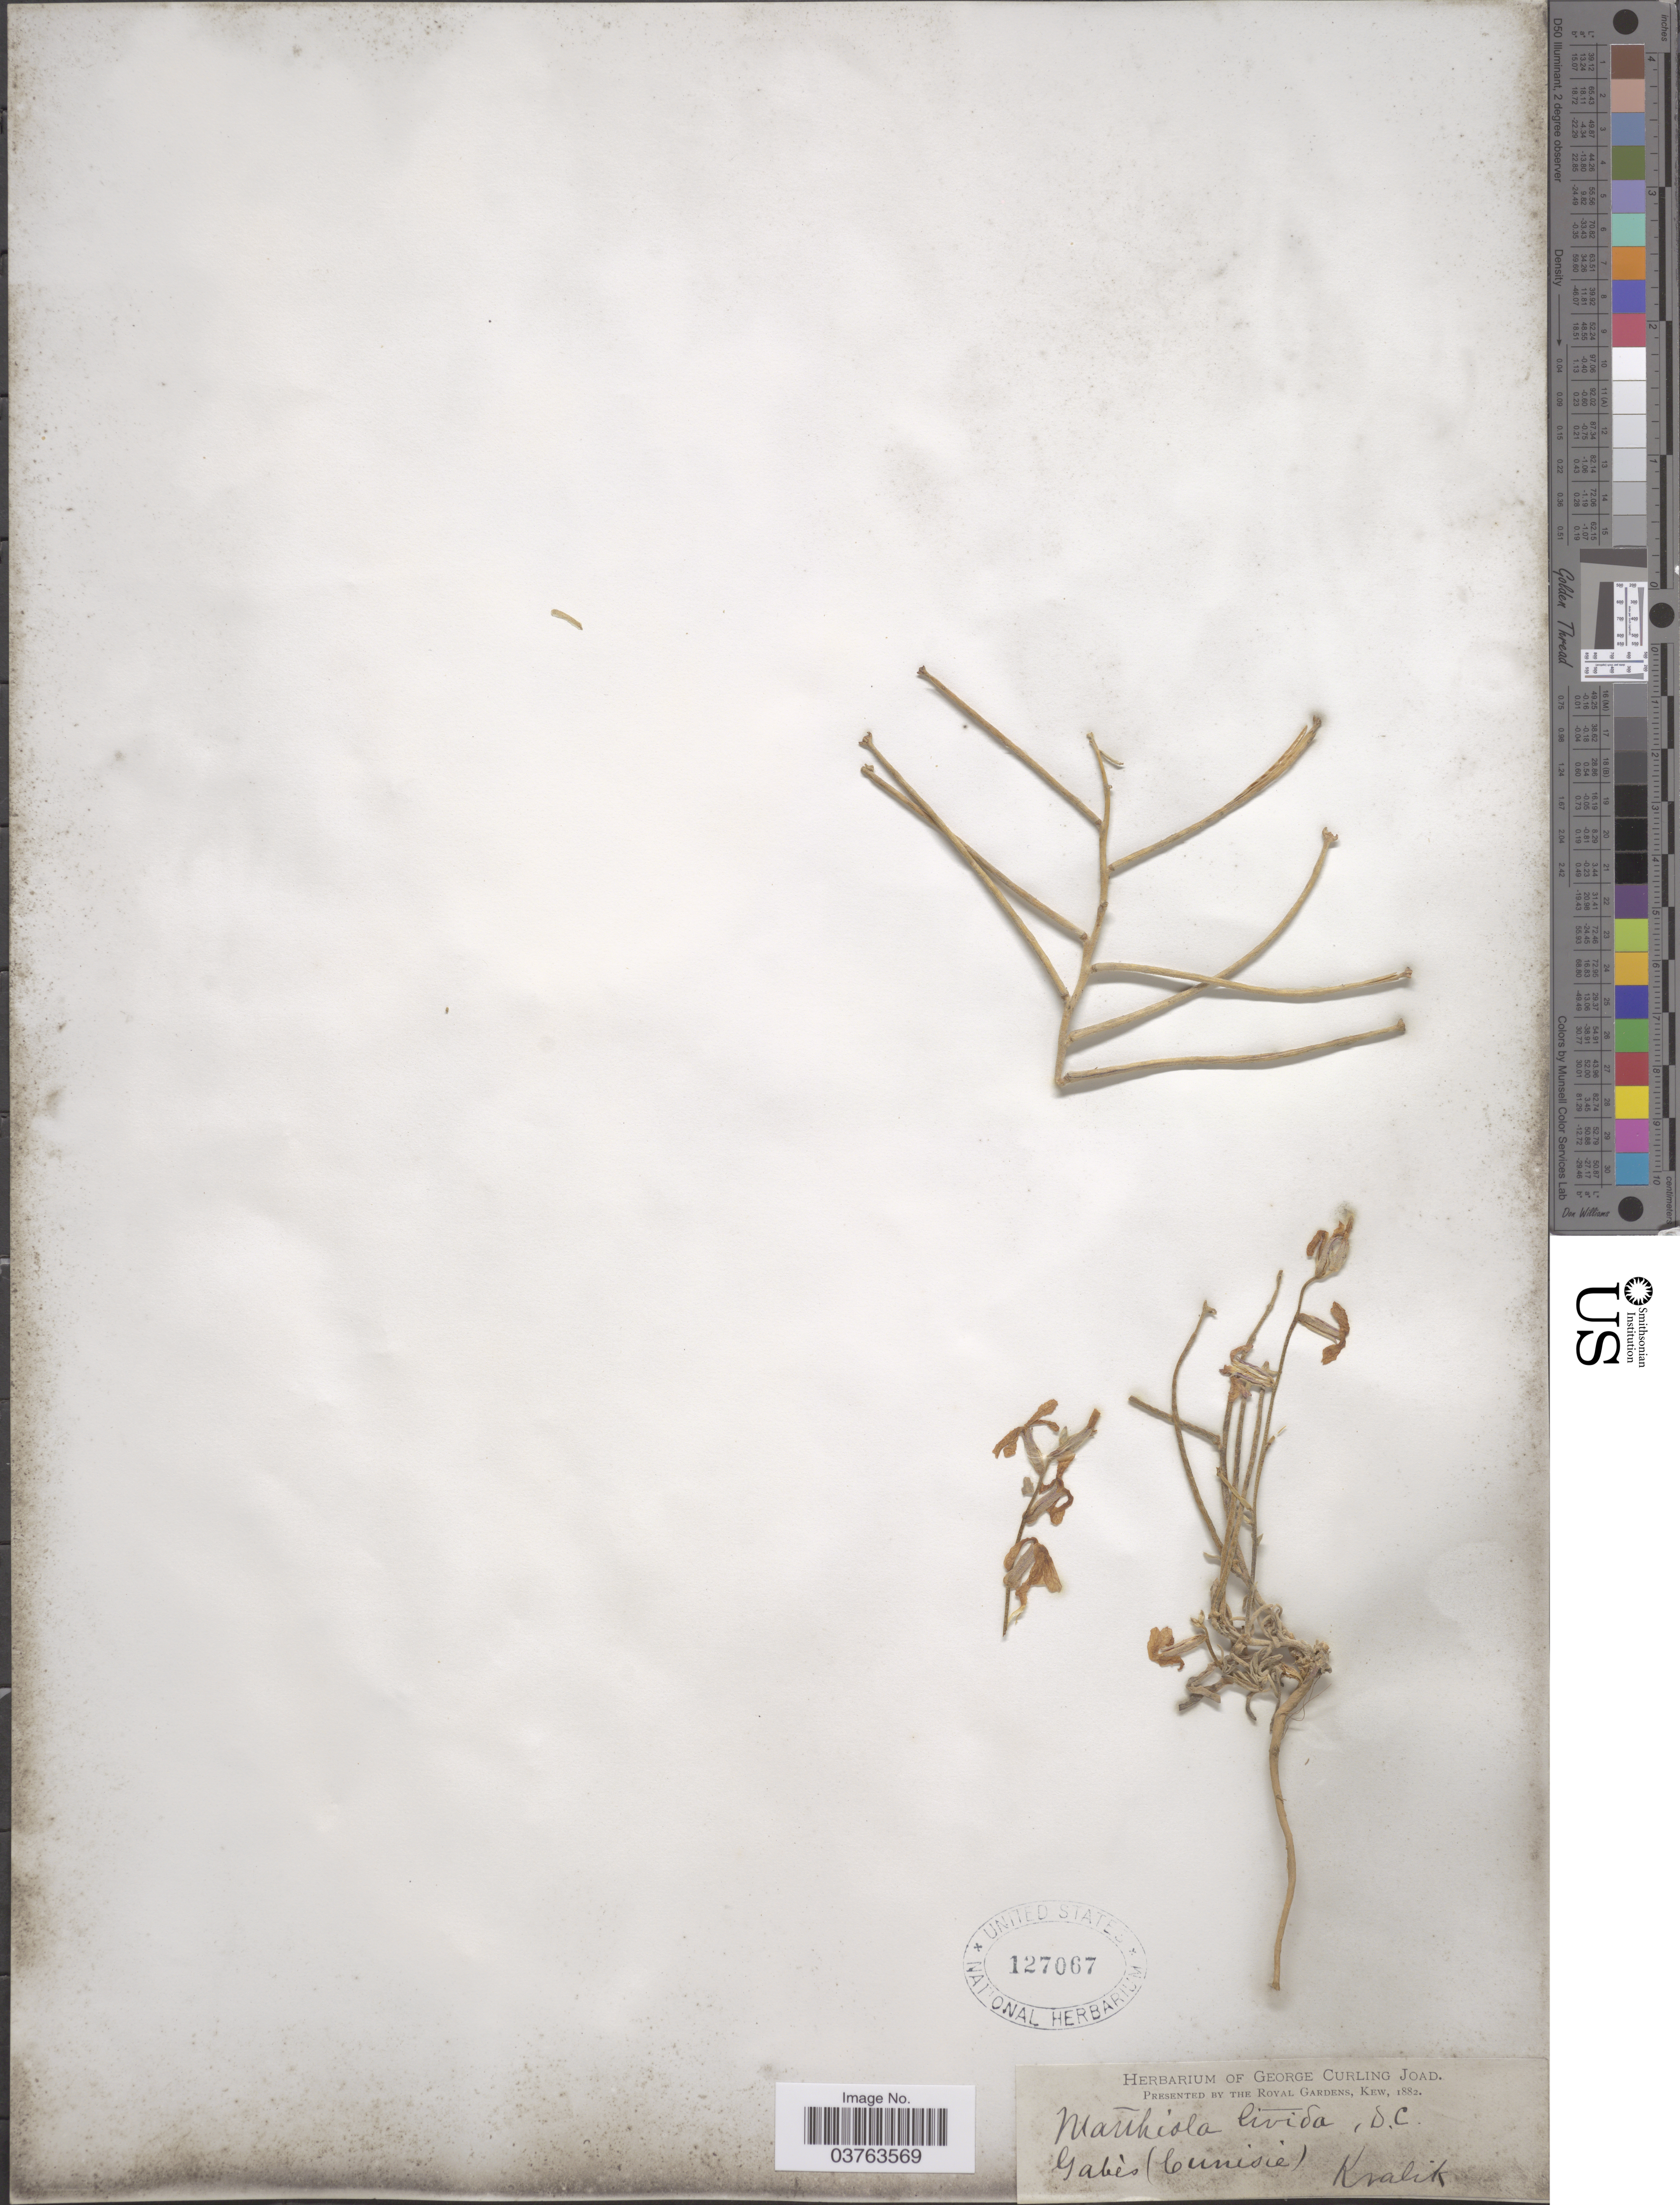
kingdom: Plantae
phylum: Tracheophyta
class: Magnoliopsida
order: Brassicales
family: Brassicaceae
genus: Matthiola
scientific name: Matthiola livida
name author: (Delile) DC.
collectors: Kralik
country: Tunisia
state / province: Gabès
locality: Gabès (Tunisie).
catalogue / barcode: US 127067